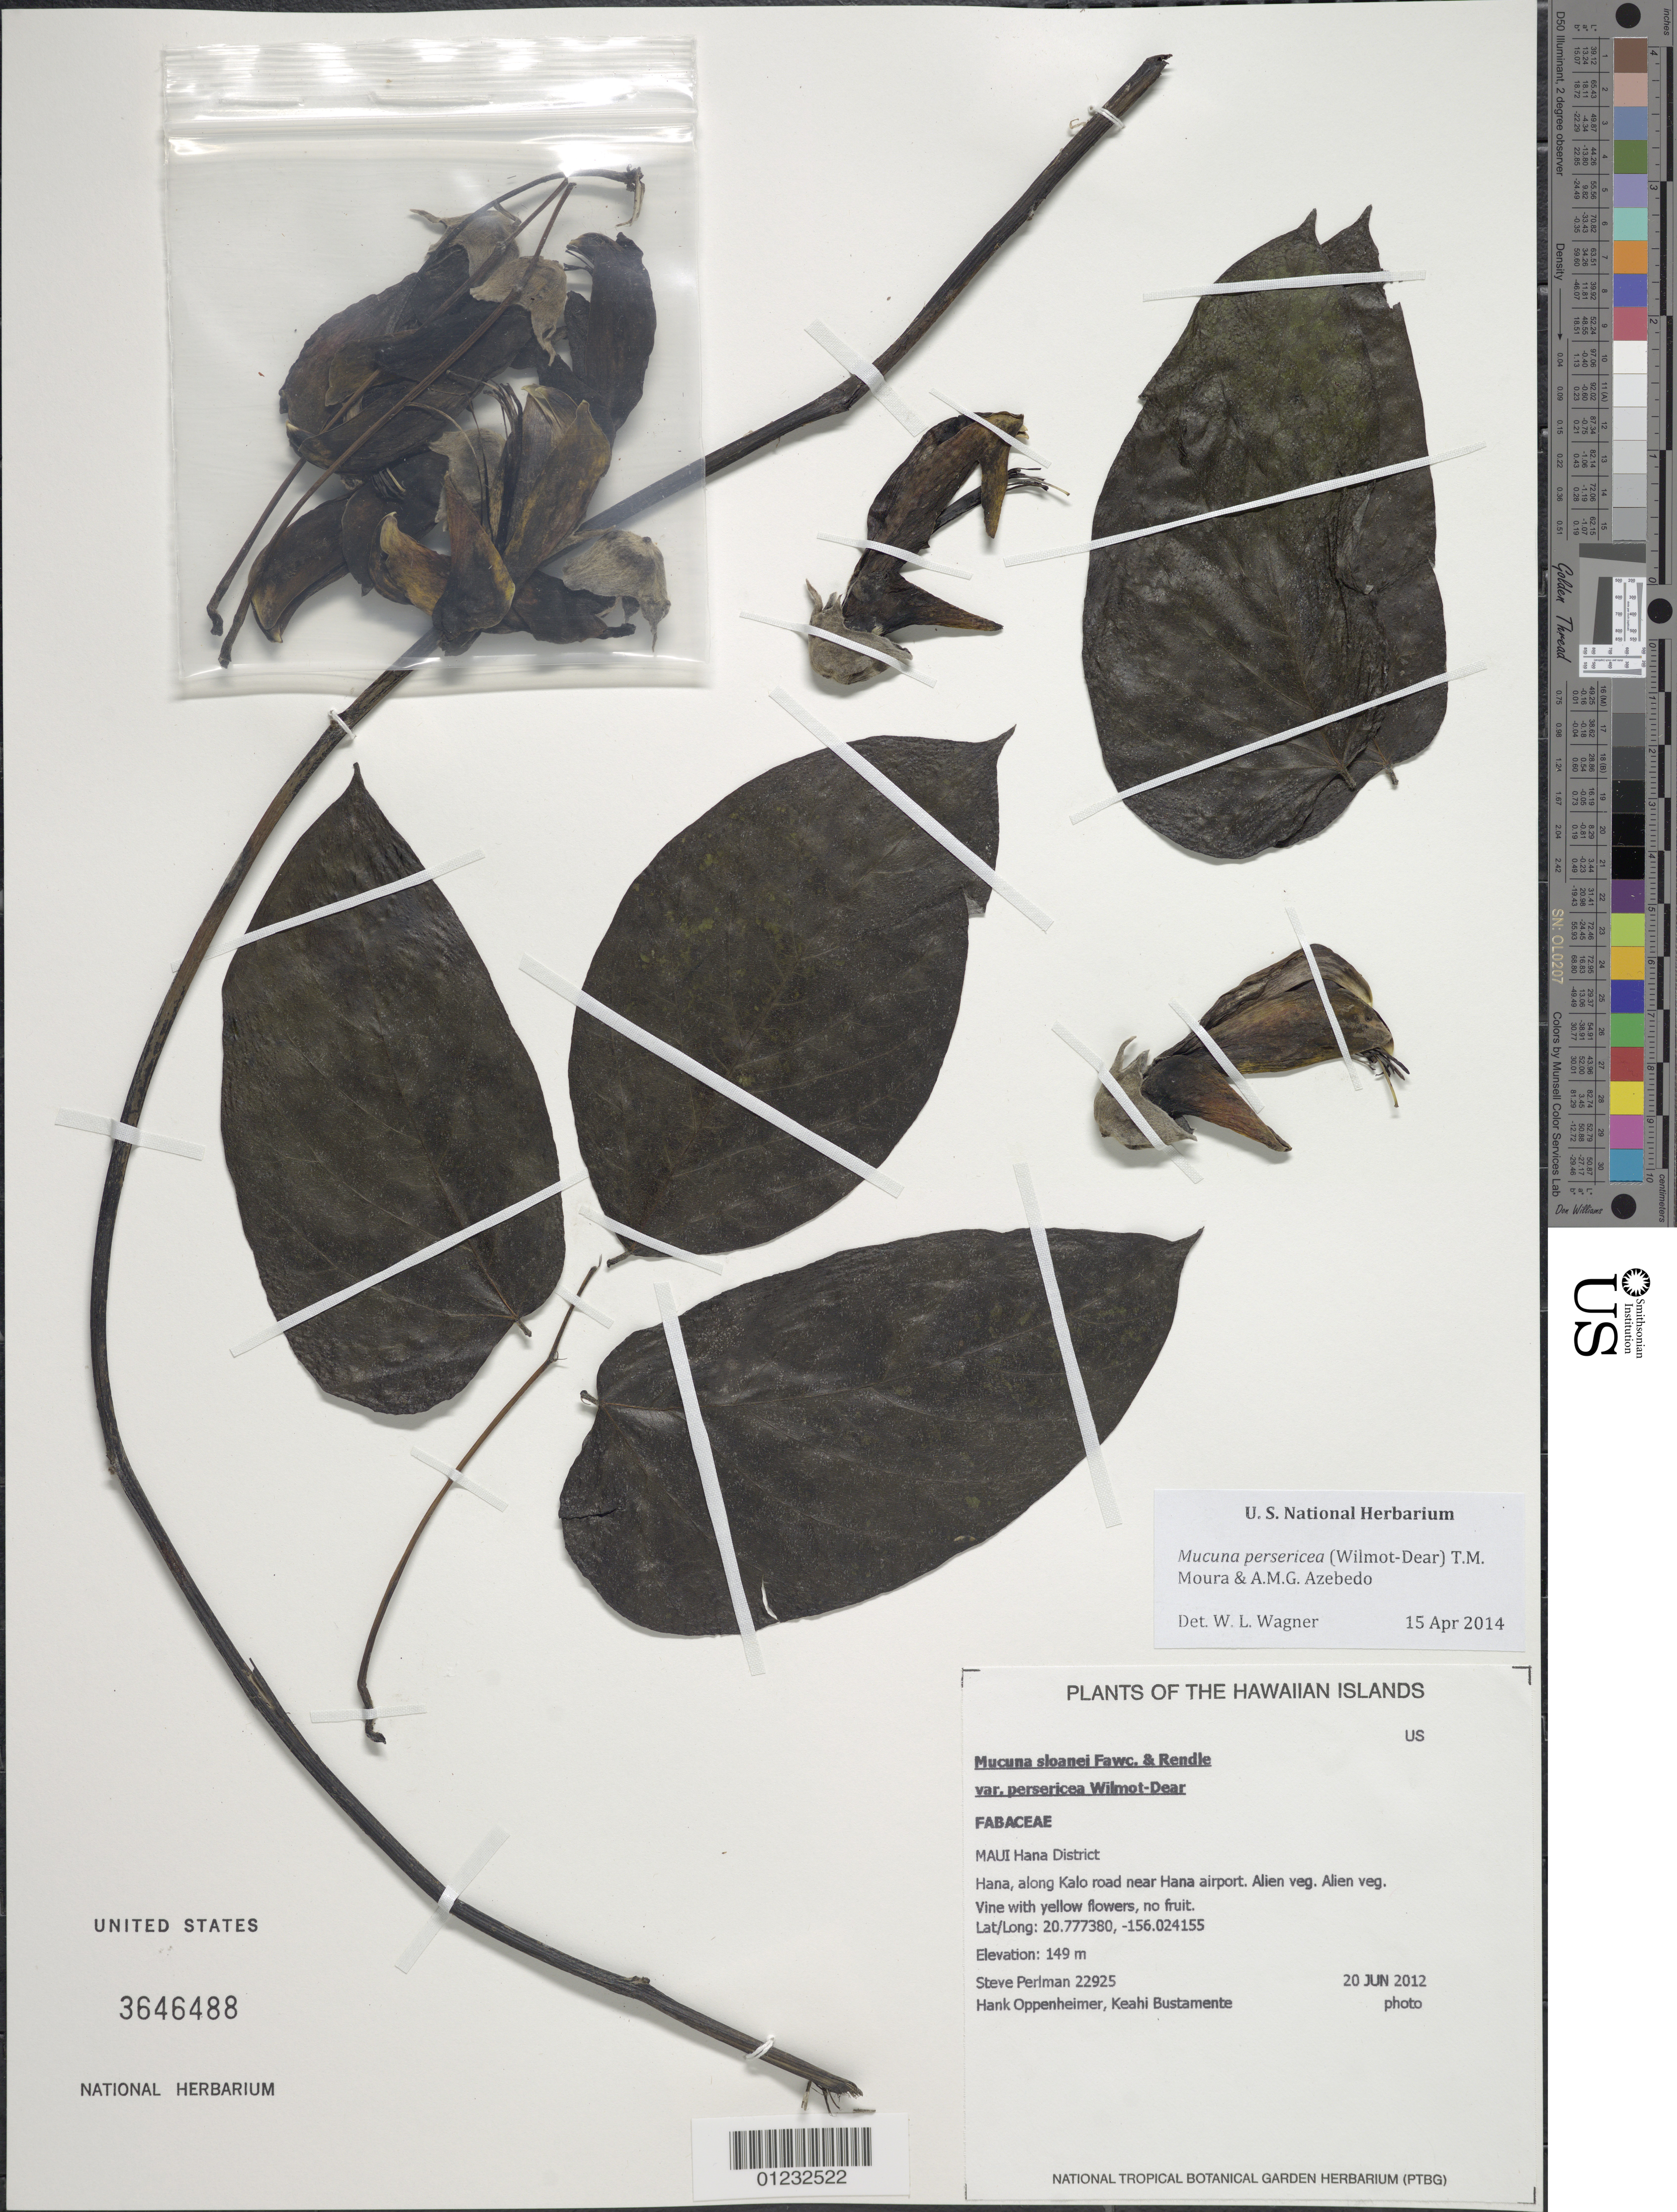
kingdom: Plantae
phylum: Tracheophyta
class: Magnoliopsida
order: Fabales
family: Fabaceae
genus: Mucuna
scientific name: Mucuna persericea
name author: (Wilmot-Dear) Fawc. & Rendle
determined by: Wagner, W. L., (BOT), Smithsonian Institution - National Museum of Natural History (UNITED STATES)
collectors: S. P. Perlman, H. L. Oppenheimer & K. M. Bustamente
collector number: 22925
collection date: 2012-06-20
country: United States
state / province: Hawaii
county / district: Maui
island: Maui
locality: Hamakua District, along Kalo road near Hana airport.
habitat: Alien vegetation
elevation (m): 149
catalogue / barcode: US 3646488